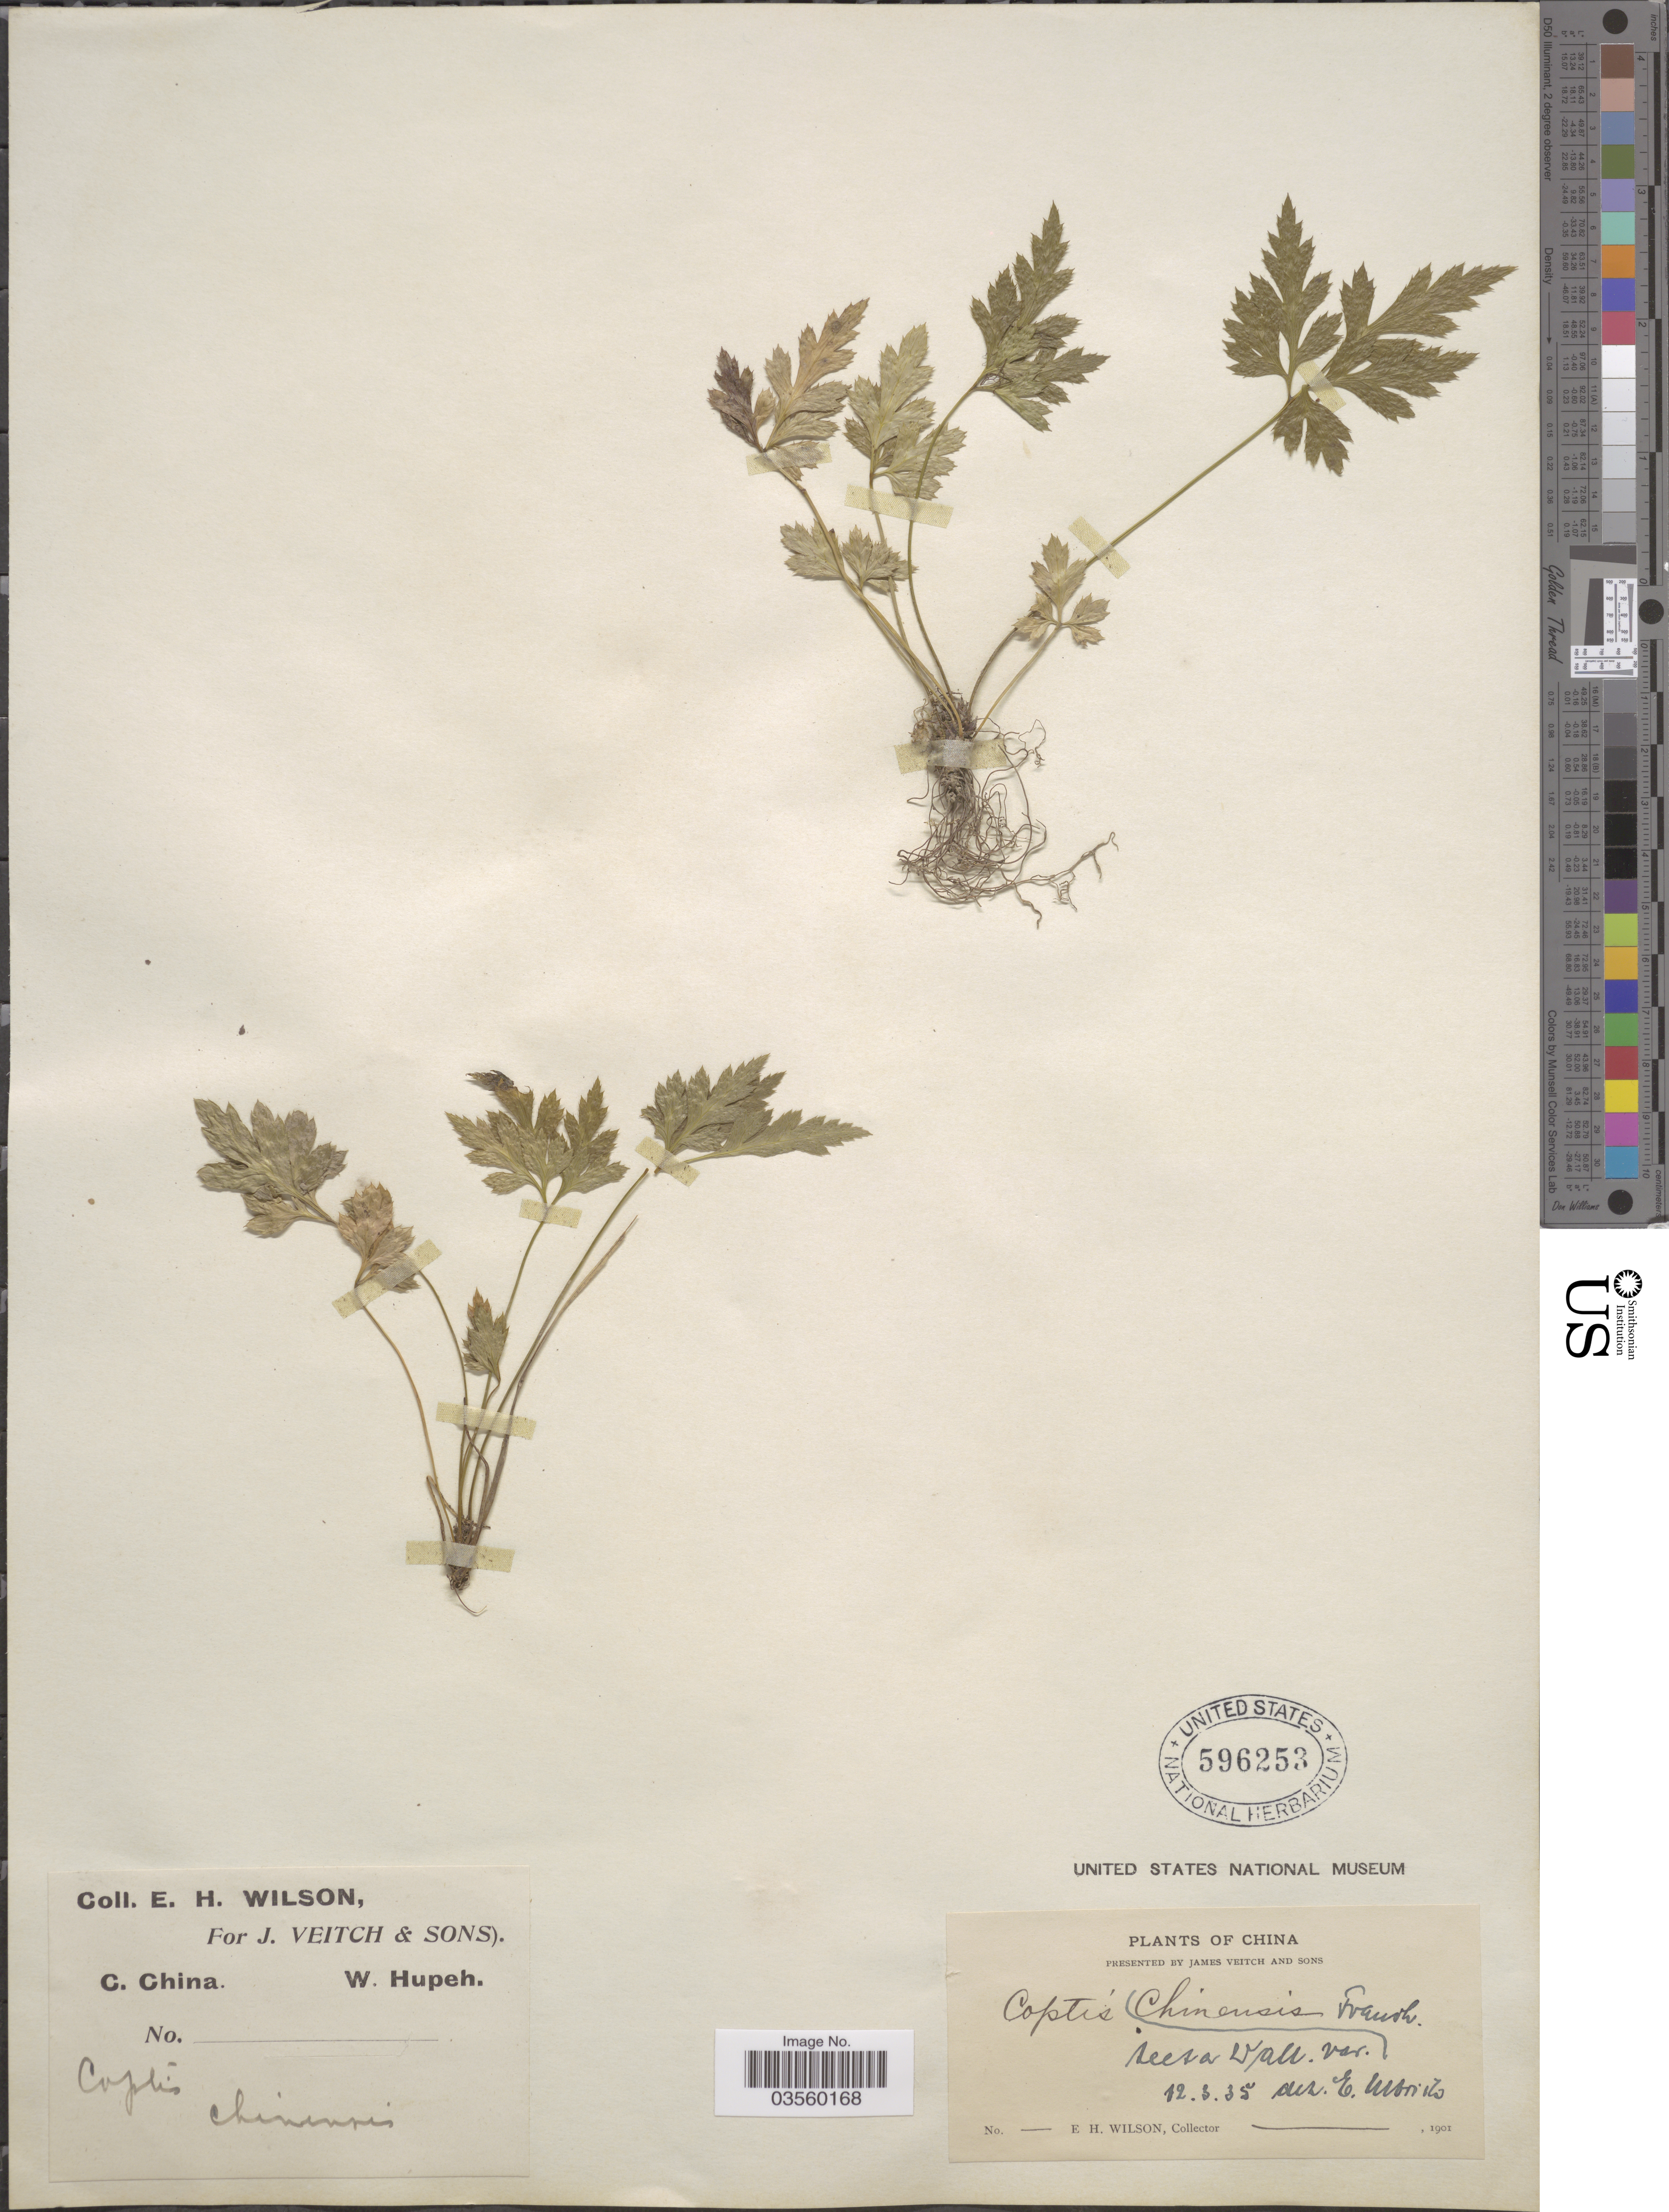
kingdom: Plantae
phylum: Tracheophyta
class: Magnoliopsida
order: Ranunculales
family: Ranunculaceae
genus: Coptis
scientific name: Coptis teeta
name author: Wall.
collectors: E. Wilson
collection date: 1901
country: China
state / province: Hubei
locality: C. China. W. Hupeh.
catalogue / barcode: US 596253